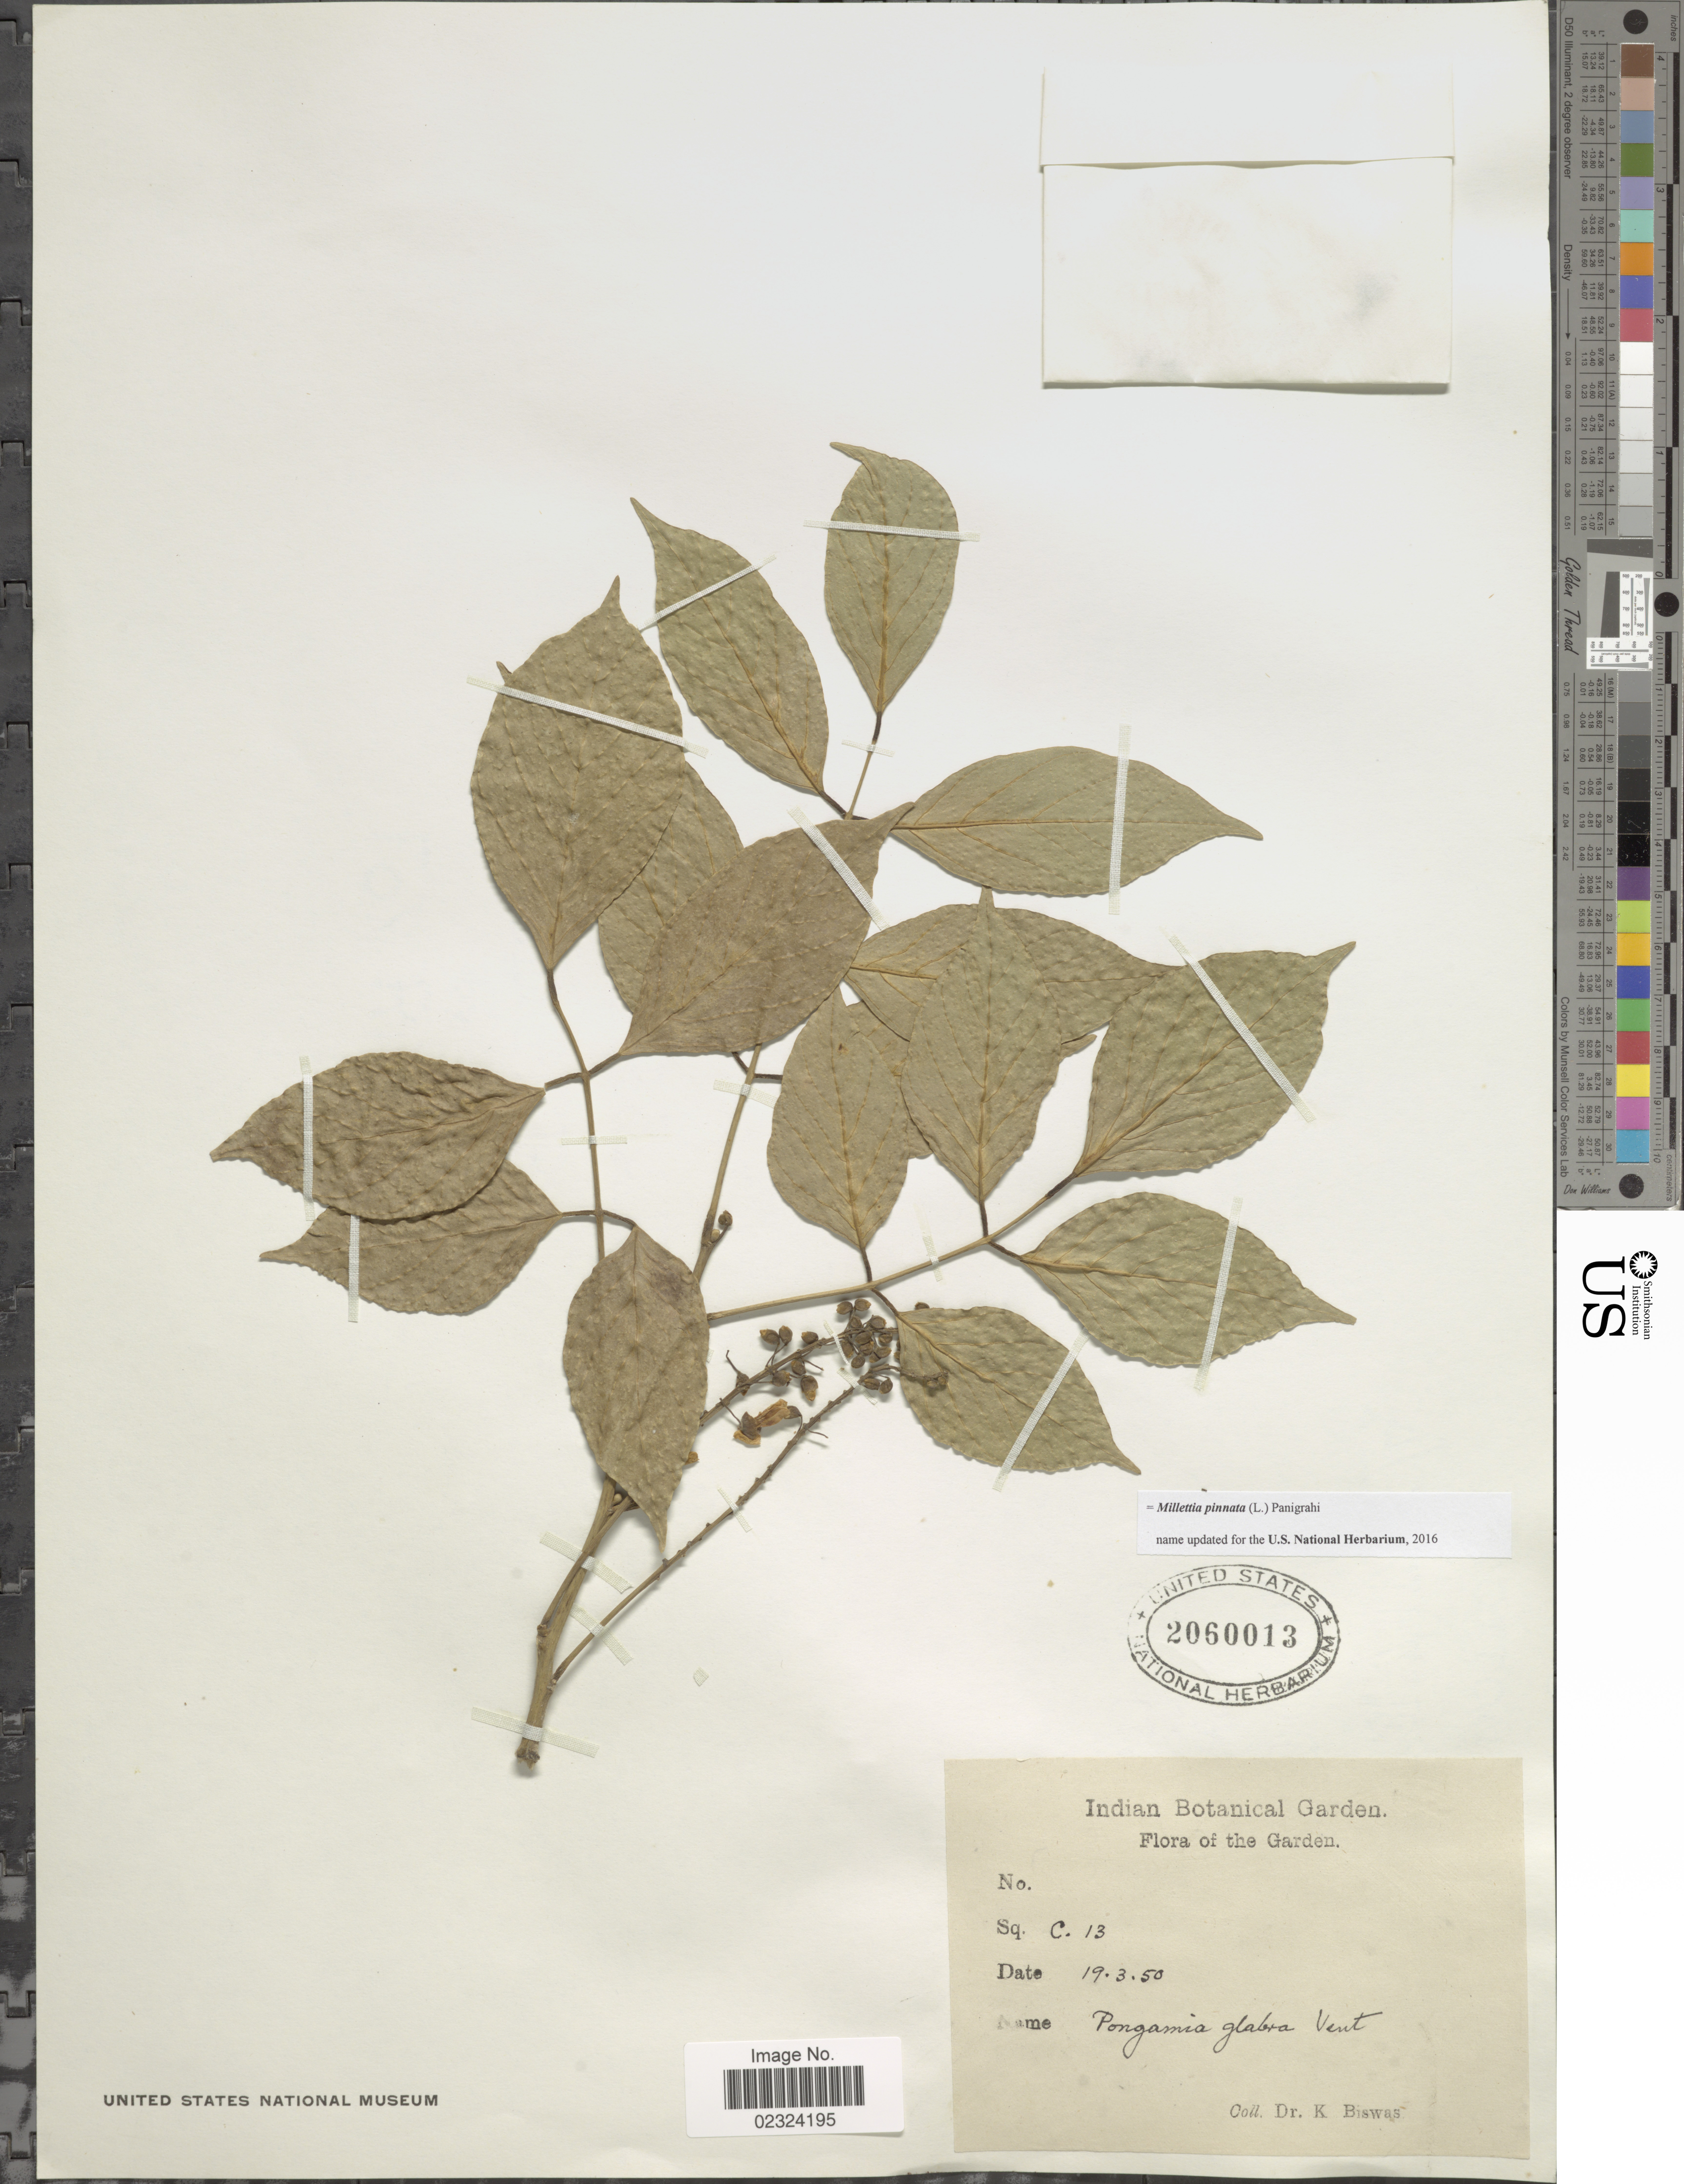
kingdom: Plantae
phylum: Tracheophyta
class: Magnoliopsida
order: Fabales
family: Fabaceae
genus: Millettia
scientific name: Millettia pinnata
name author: (L.) Panigrahi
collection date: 1950-03-19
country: India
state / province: West Bengal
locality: Indian Botanical Garden. Flora of the Garden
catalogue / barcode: US 2060013